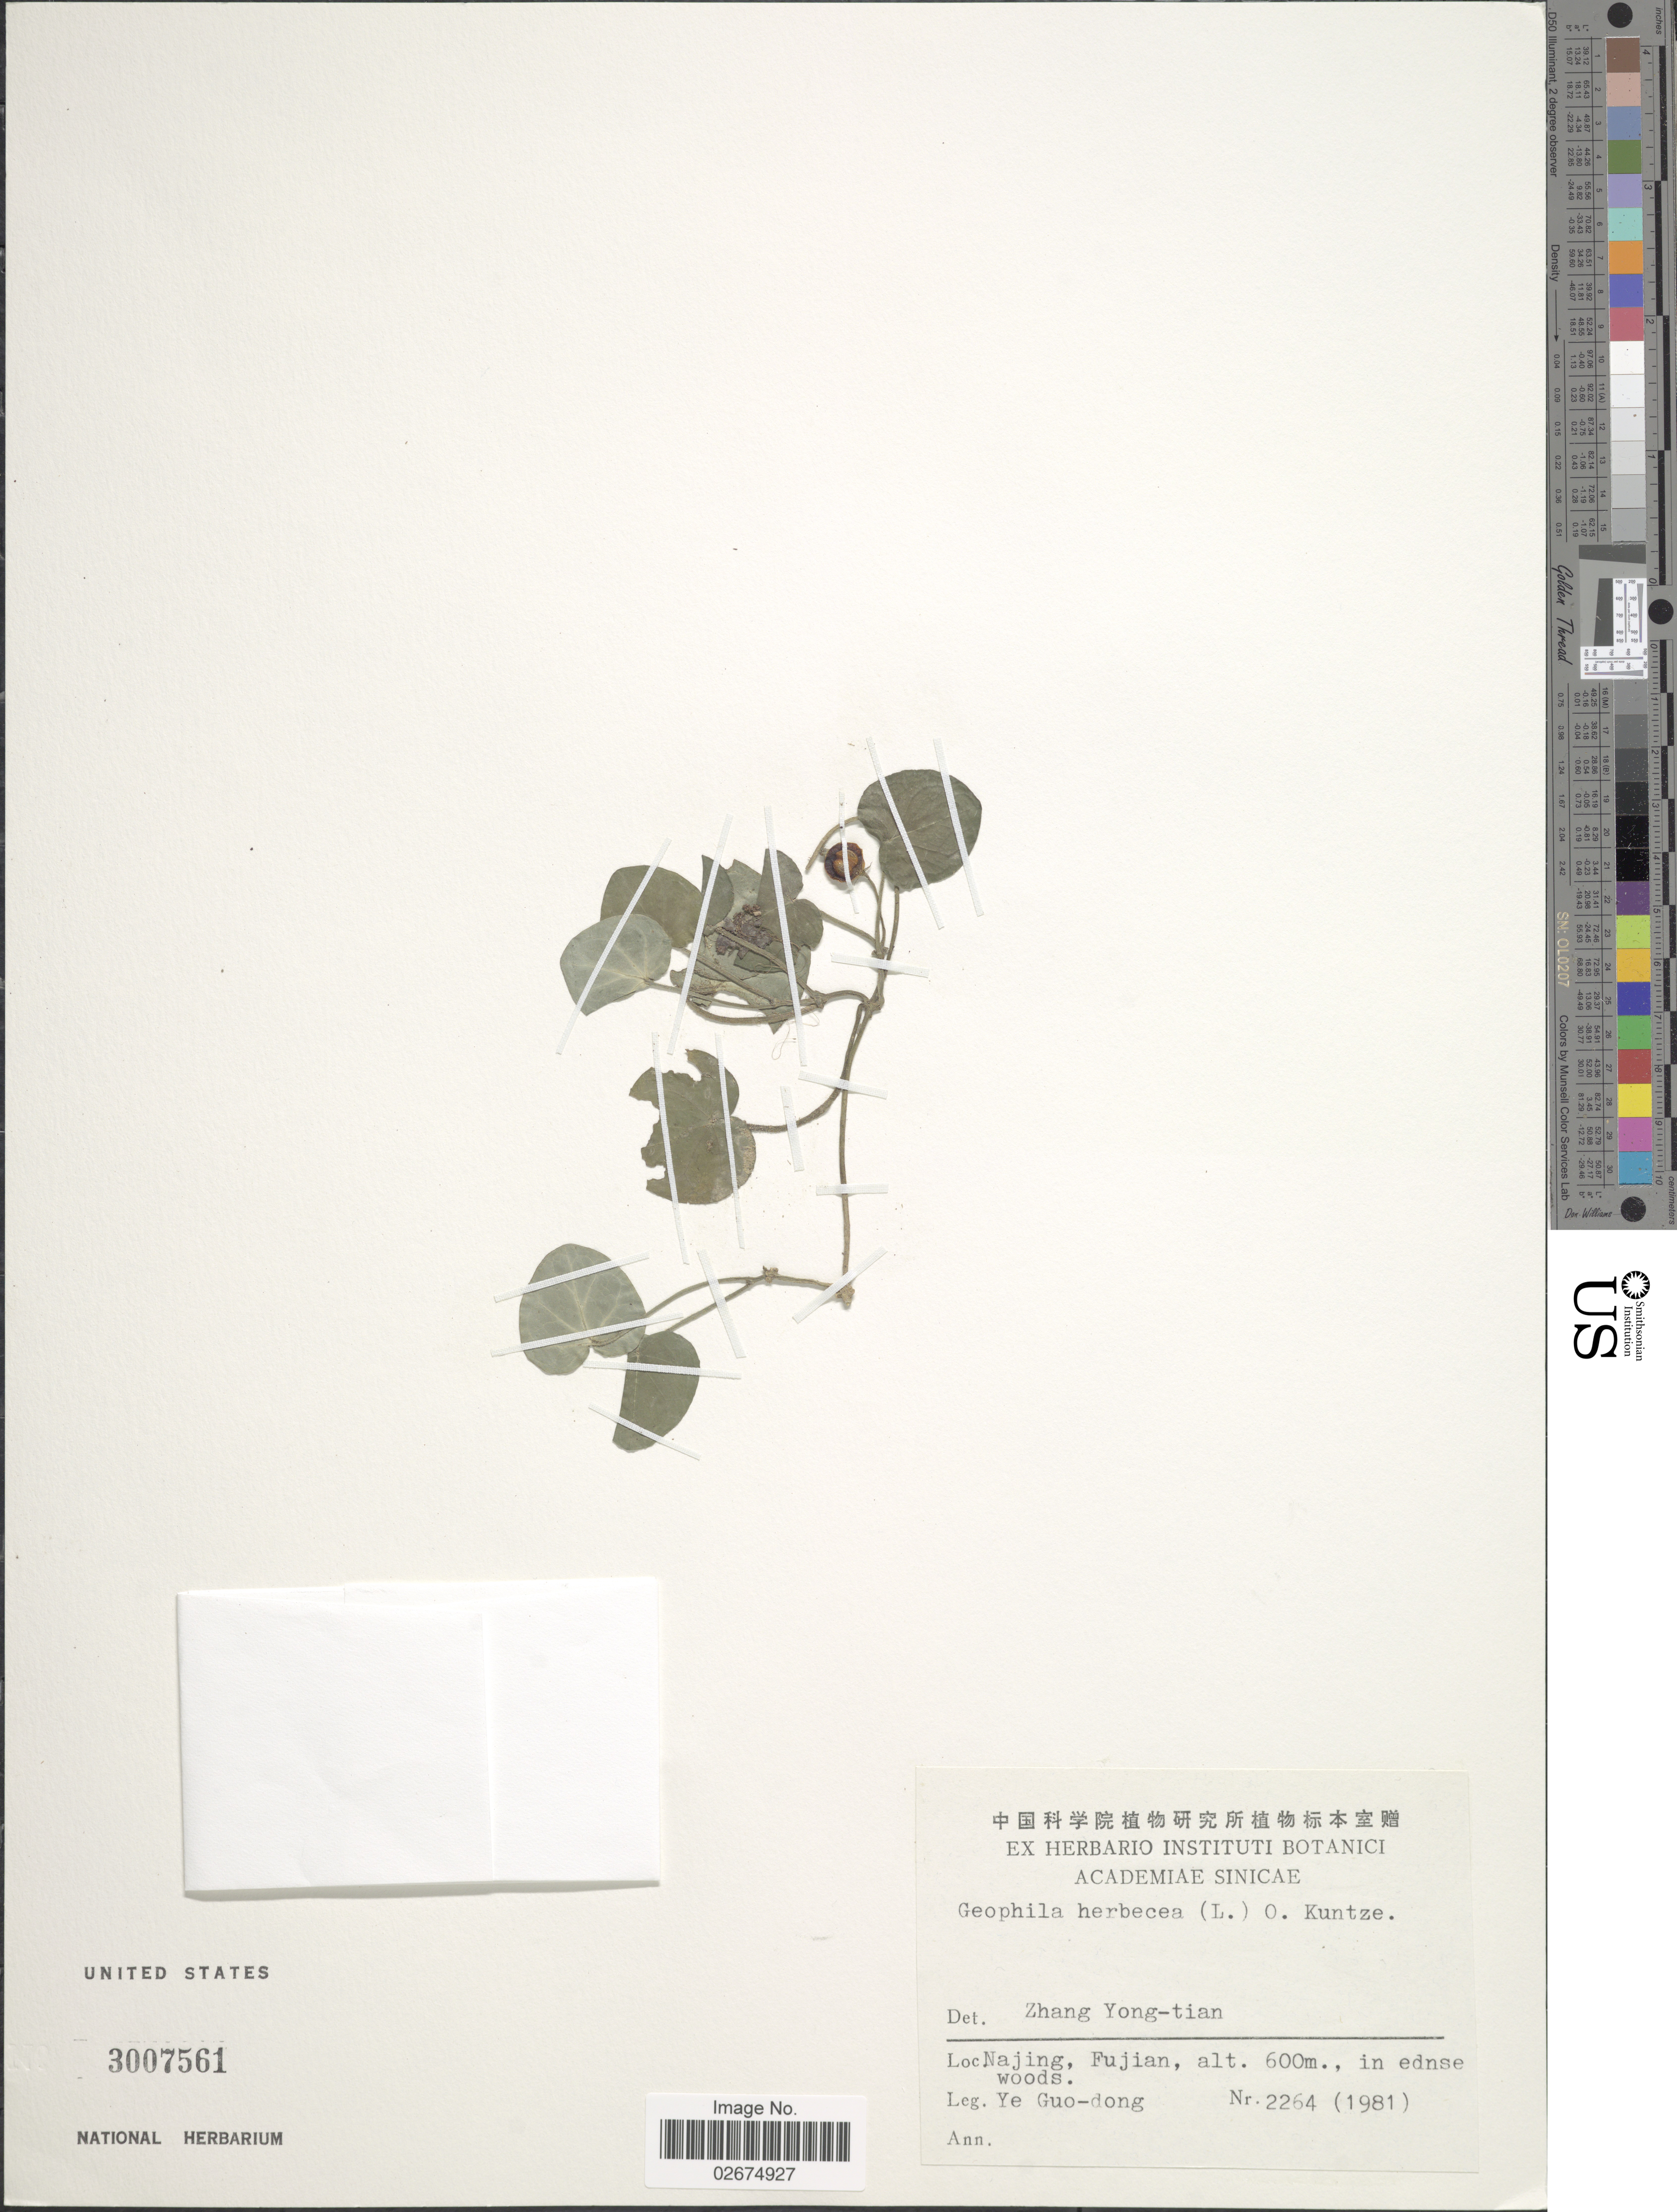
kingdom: Plantae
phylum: Tracheophyta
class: Magnoliopsida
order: Gentianales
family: Rubiaceae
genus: Geophila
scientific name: Geophila repens var. asiatica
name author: (Cham. & Schltdl.) Fosberg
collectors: Ye Guo-Dong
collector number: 2264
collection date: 1981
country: China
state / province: Fujian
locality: Najing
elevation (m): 600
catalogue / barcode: US 3007561